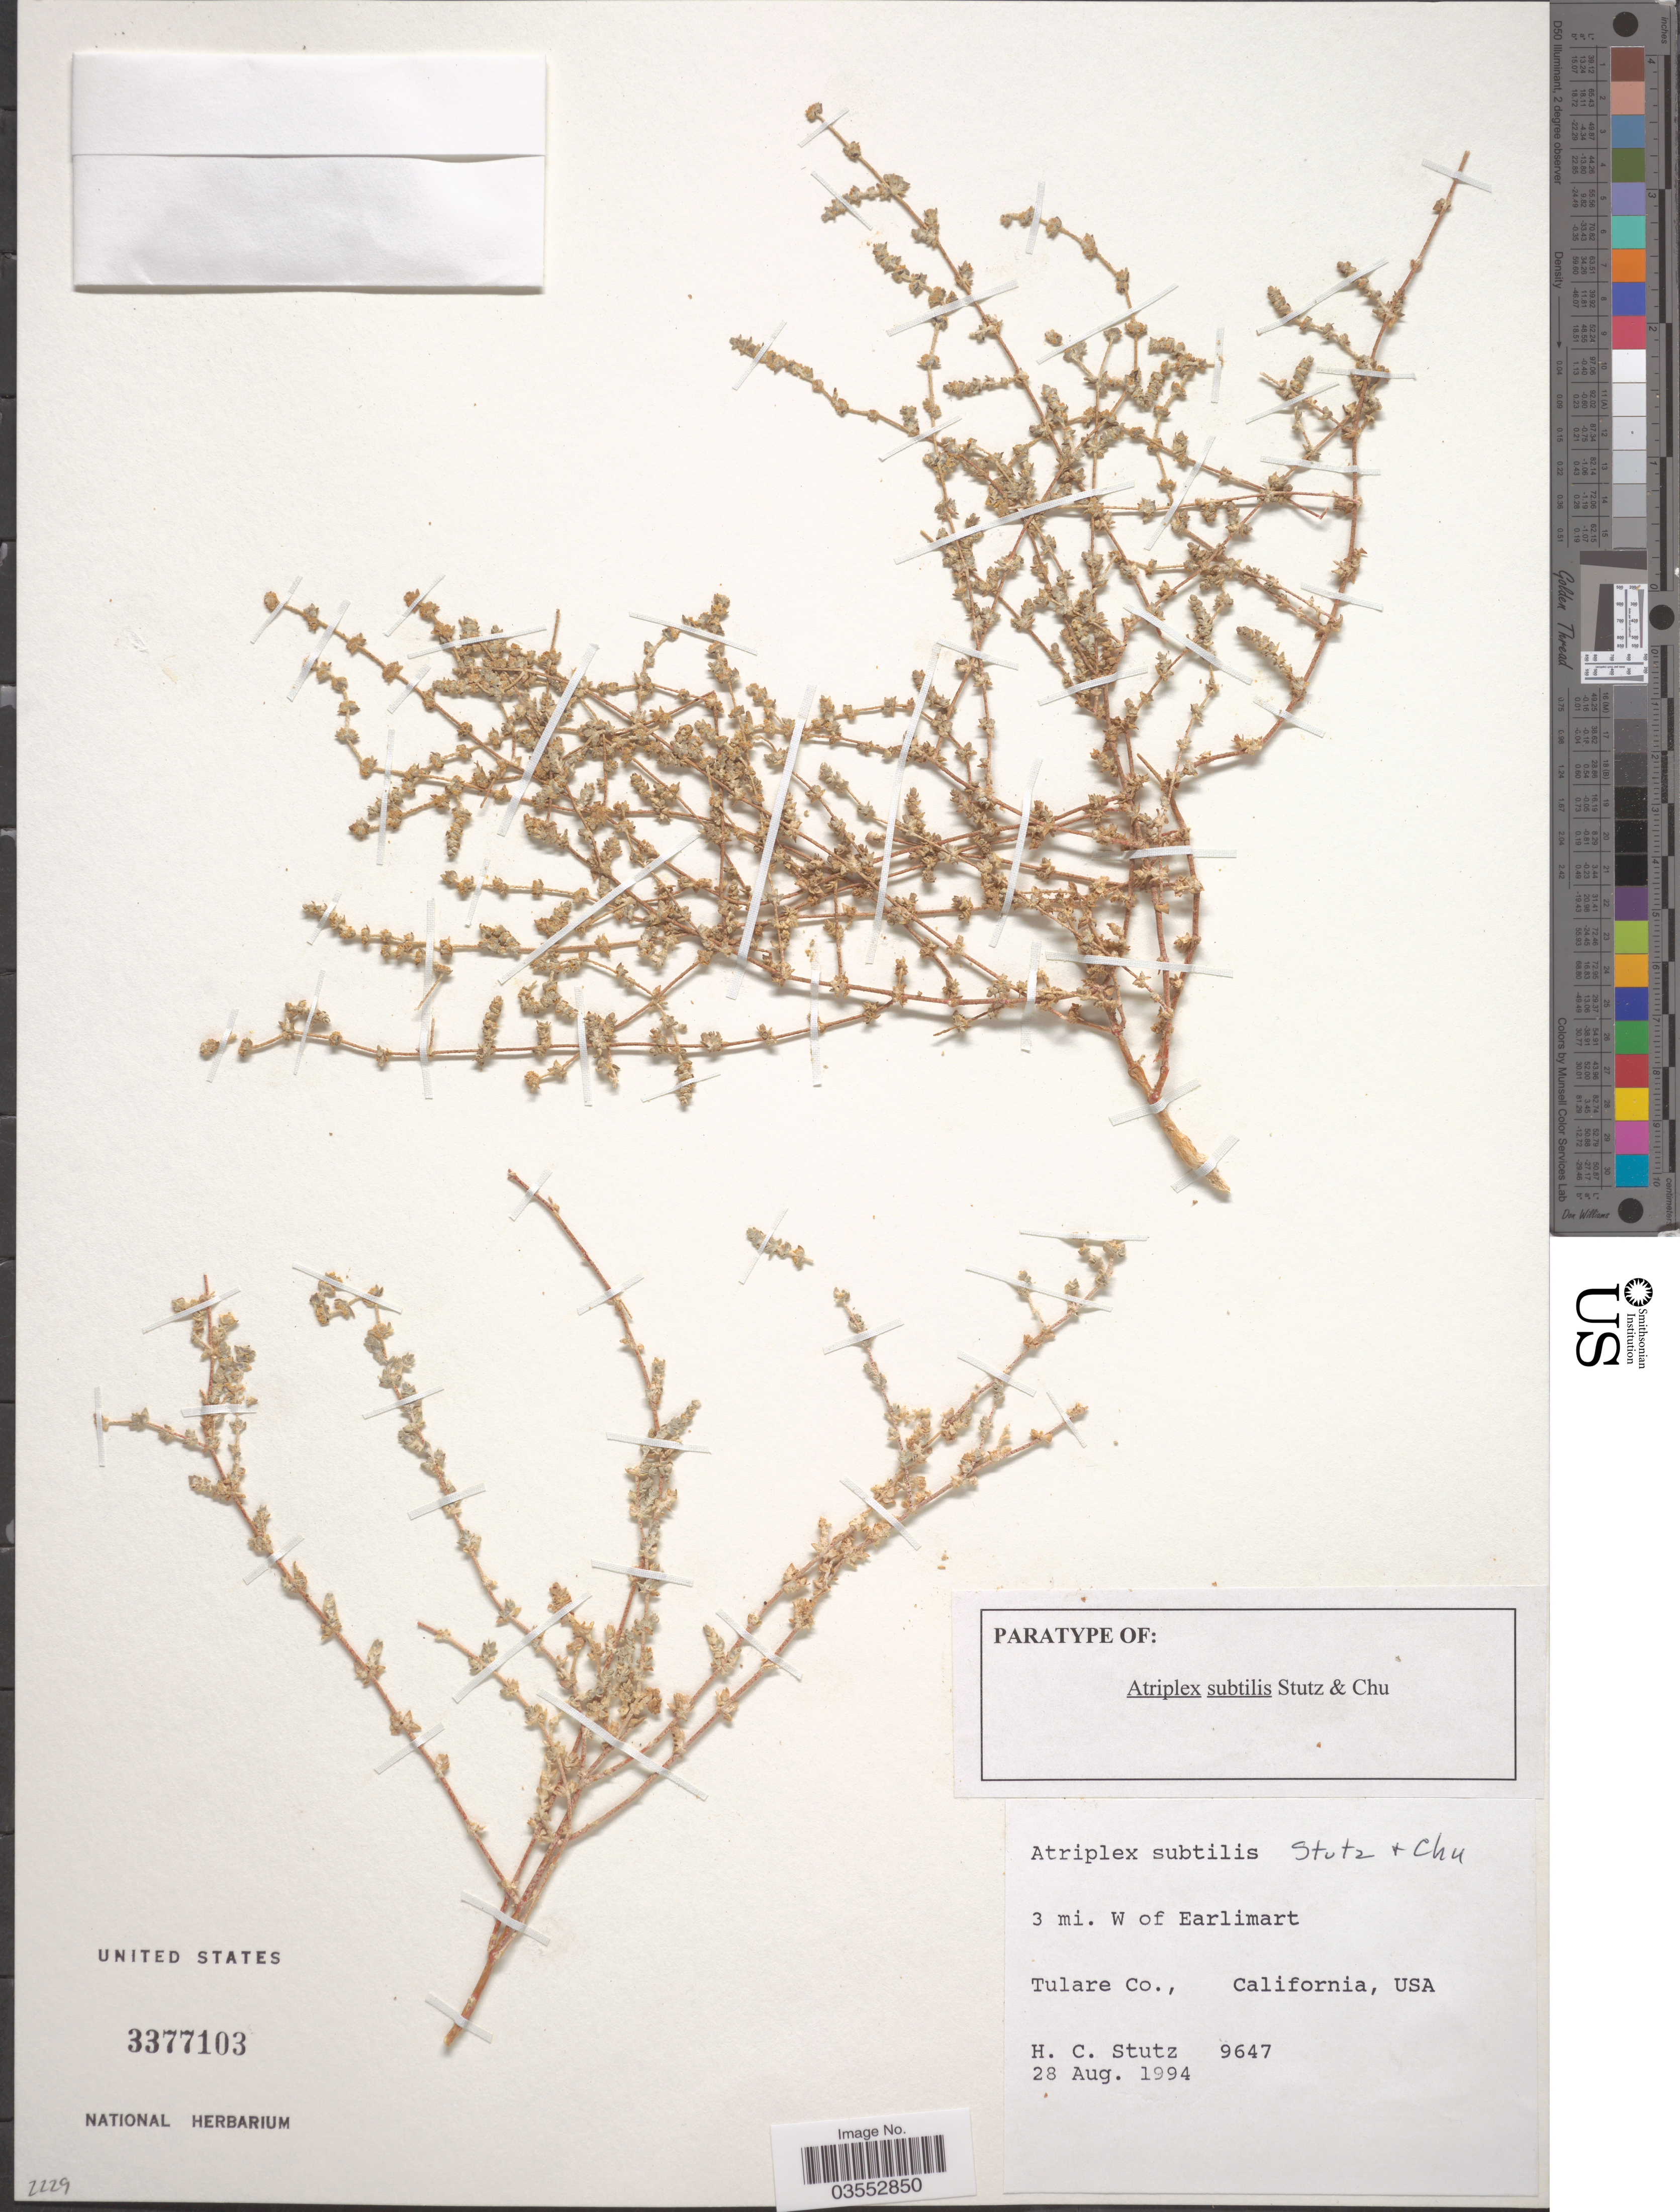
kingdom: Plantae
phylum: Tracheophyta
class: Magnoliopsida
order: Caryophyllales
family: Amaranthaceae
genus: Atriplex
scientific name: Atriplex subtilis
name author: Stutz & G.L. Chu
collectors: H. Stutz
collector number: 9647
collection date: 1994-08-28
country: United States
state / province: California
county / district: Tulare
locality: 3 mi. W of Earlimart Tulare Co.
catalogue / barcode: US 3377103